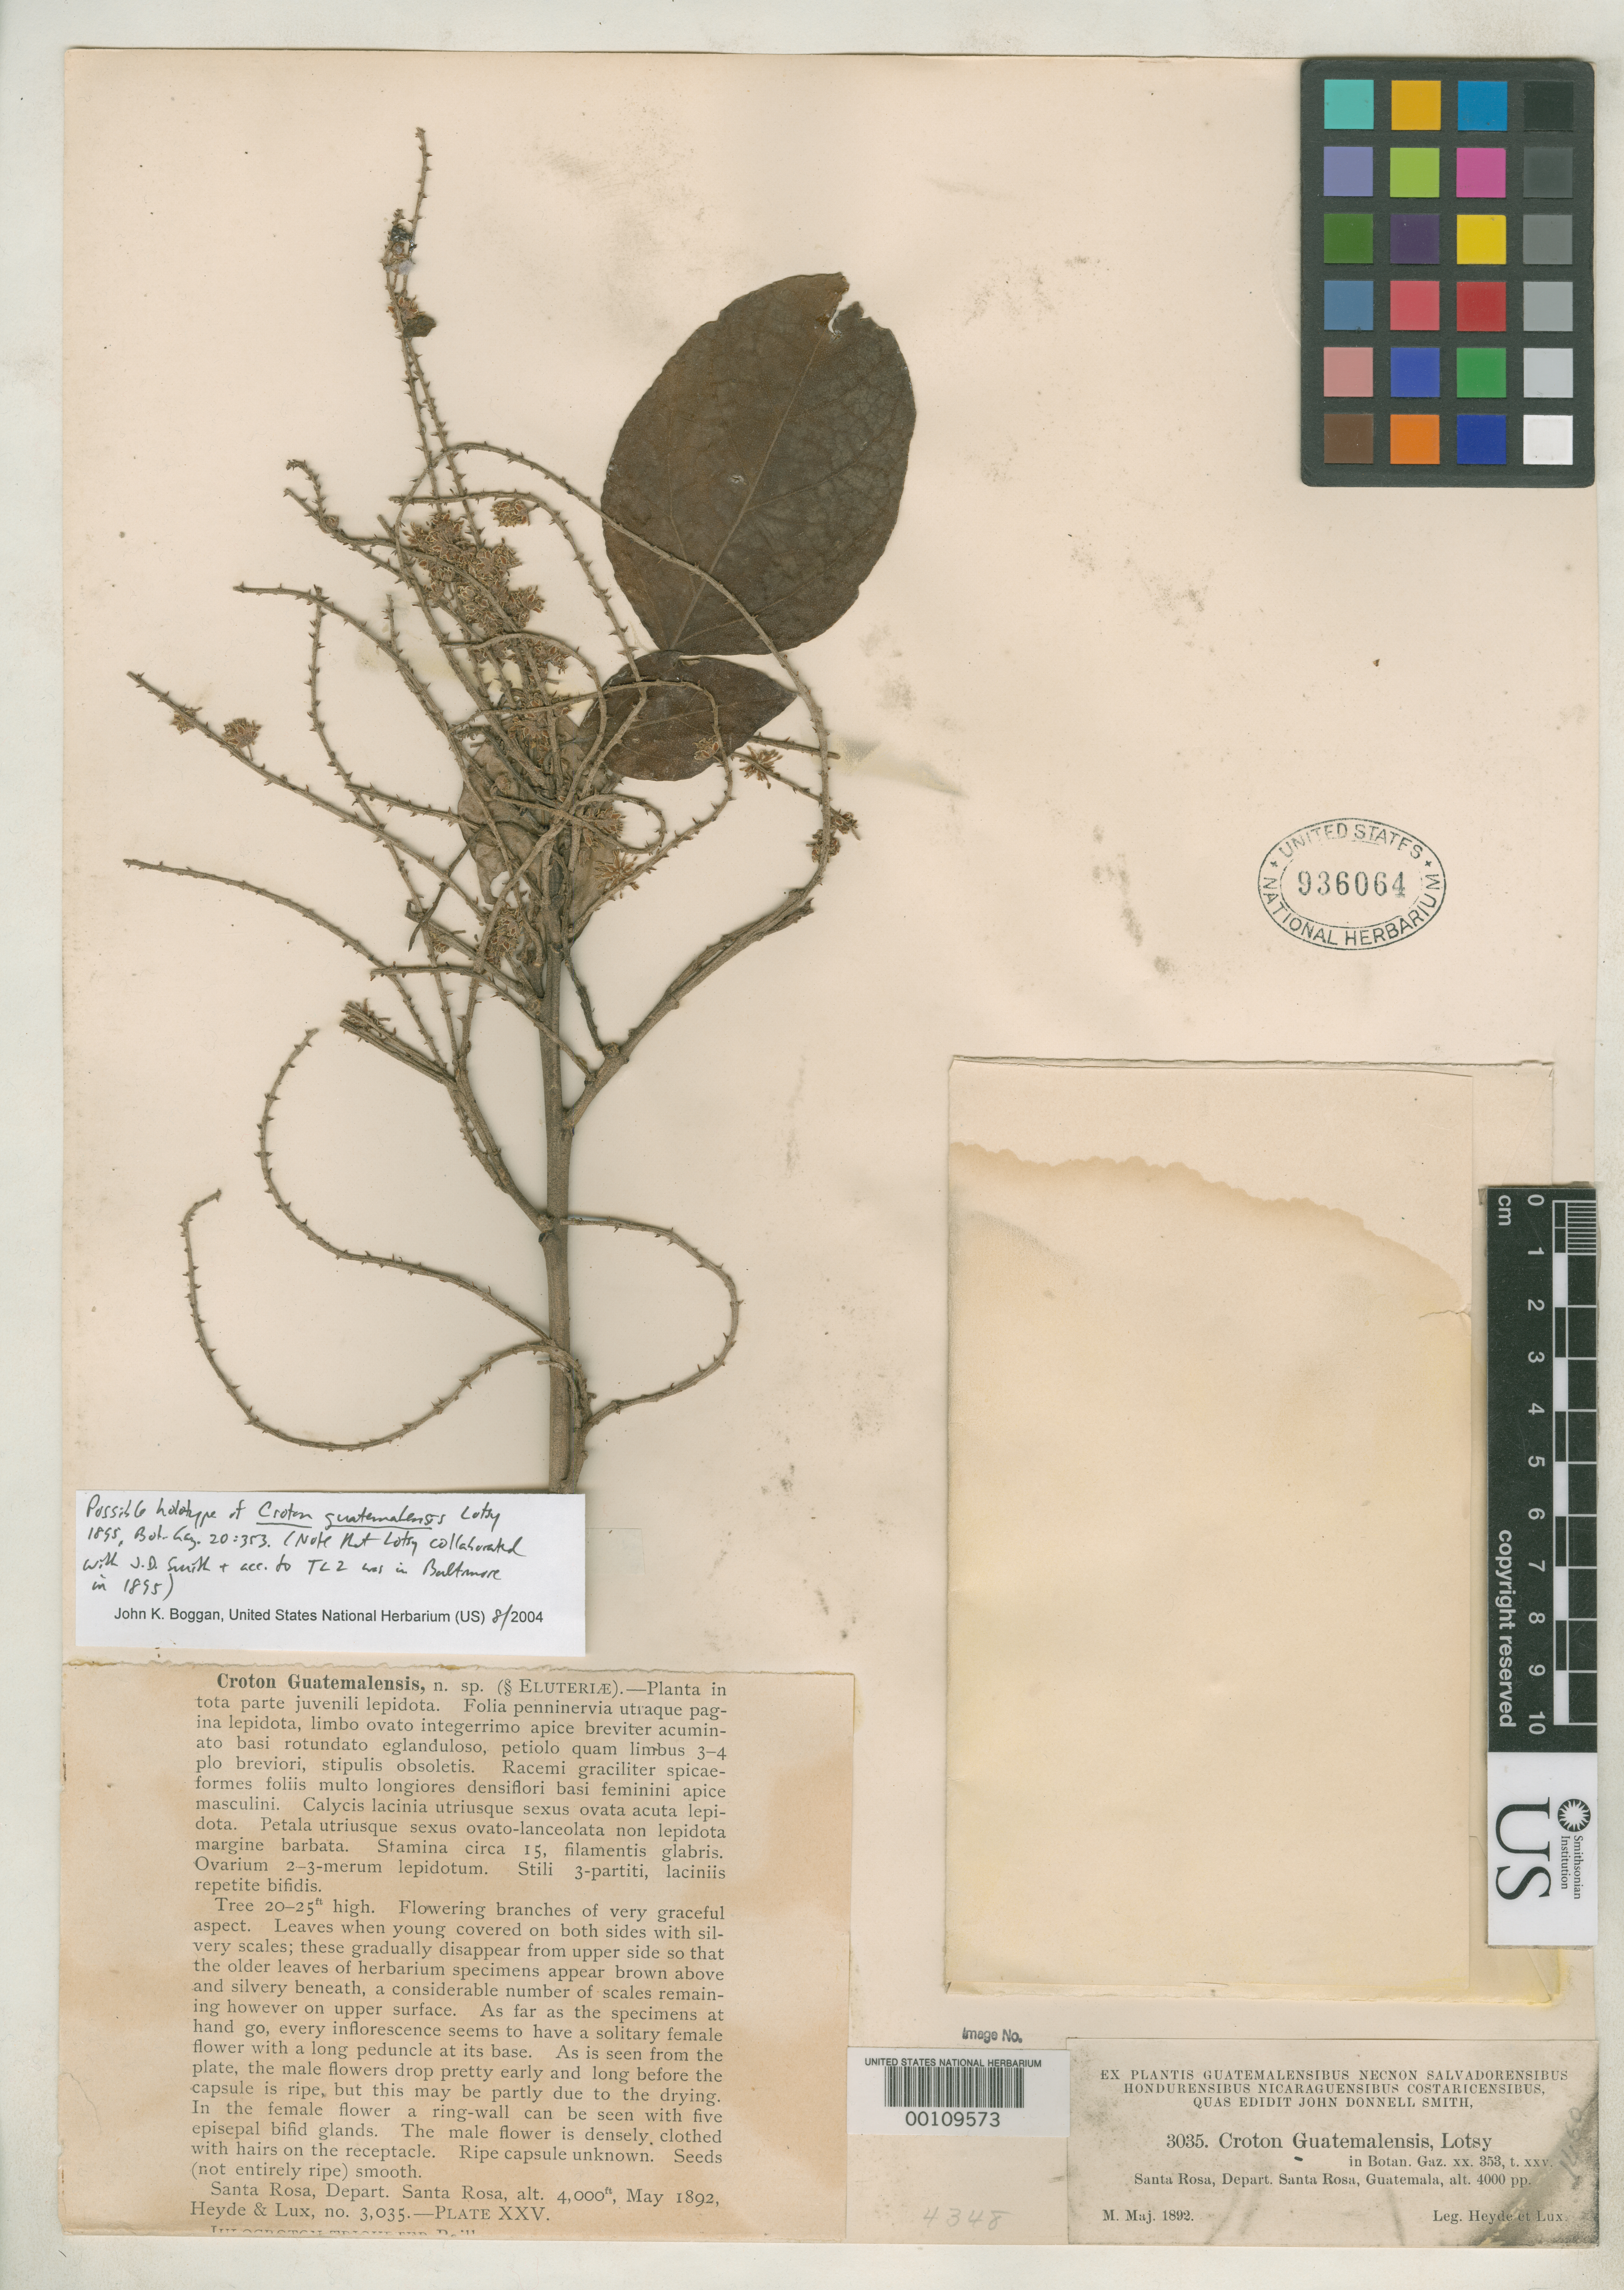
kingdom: Plantae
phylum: Tracheophyta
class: Magnoliopsida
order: Malpighiales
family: Euphorbiaceae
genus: Croton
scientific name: Croton guatemalensis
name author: Lotsy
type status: Possible Holotype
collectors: E. T. Heyde & E. Lux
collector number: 3035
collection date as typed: May 1892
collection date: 1892-05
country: Guatemala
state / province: Santa Rosa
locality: Santa Rosa, Depart. Santa Rosa, Guatemala.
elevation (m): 1219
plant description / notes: Plate and original drawings accompany specimen. Specimen ex herb. J.D. Smith, with whom Lotsy collaborated (and acc. to TL2 Lotsy was in Baltimore in 1895).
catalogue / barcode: US 936064